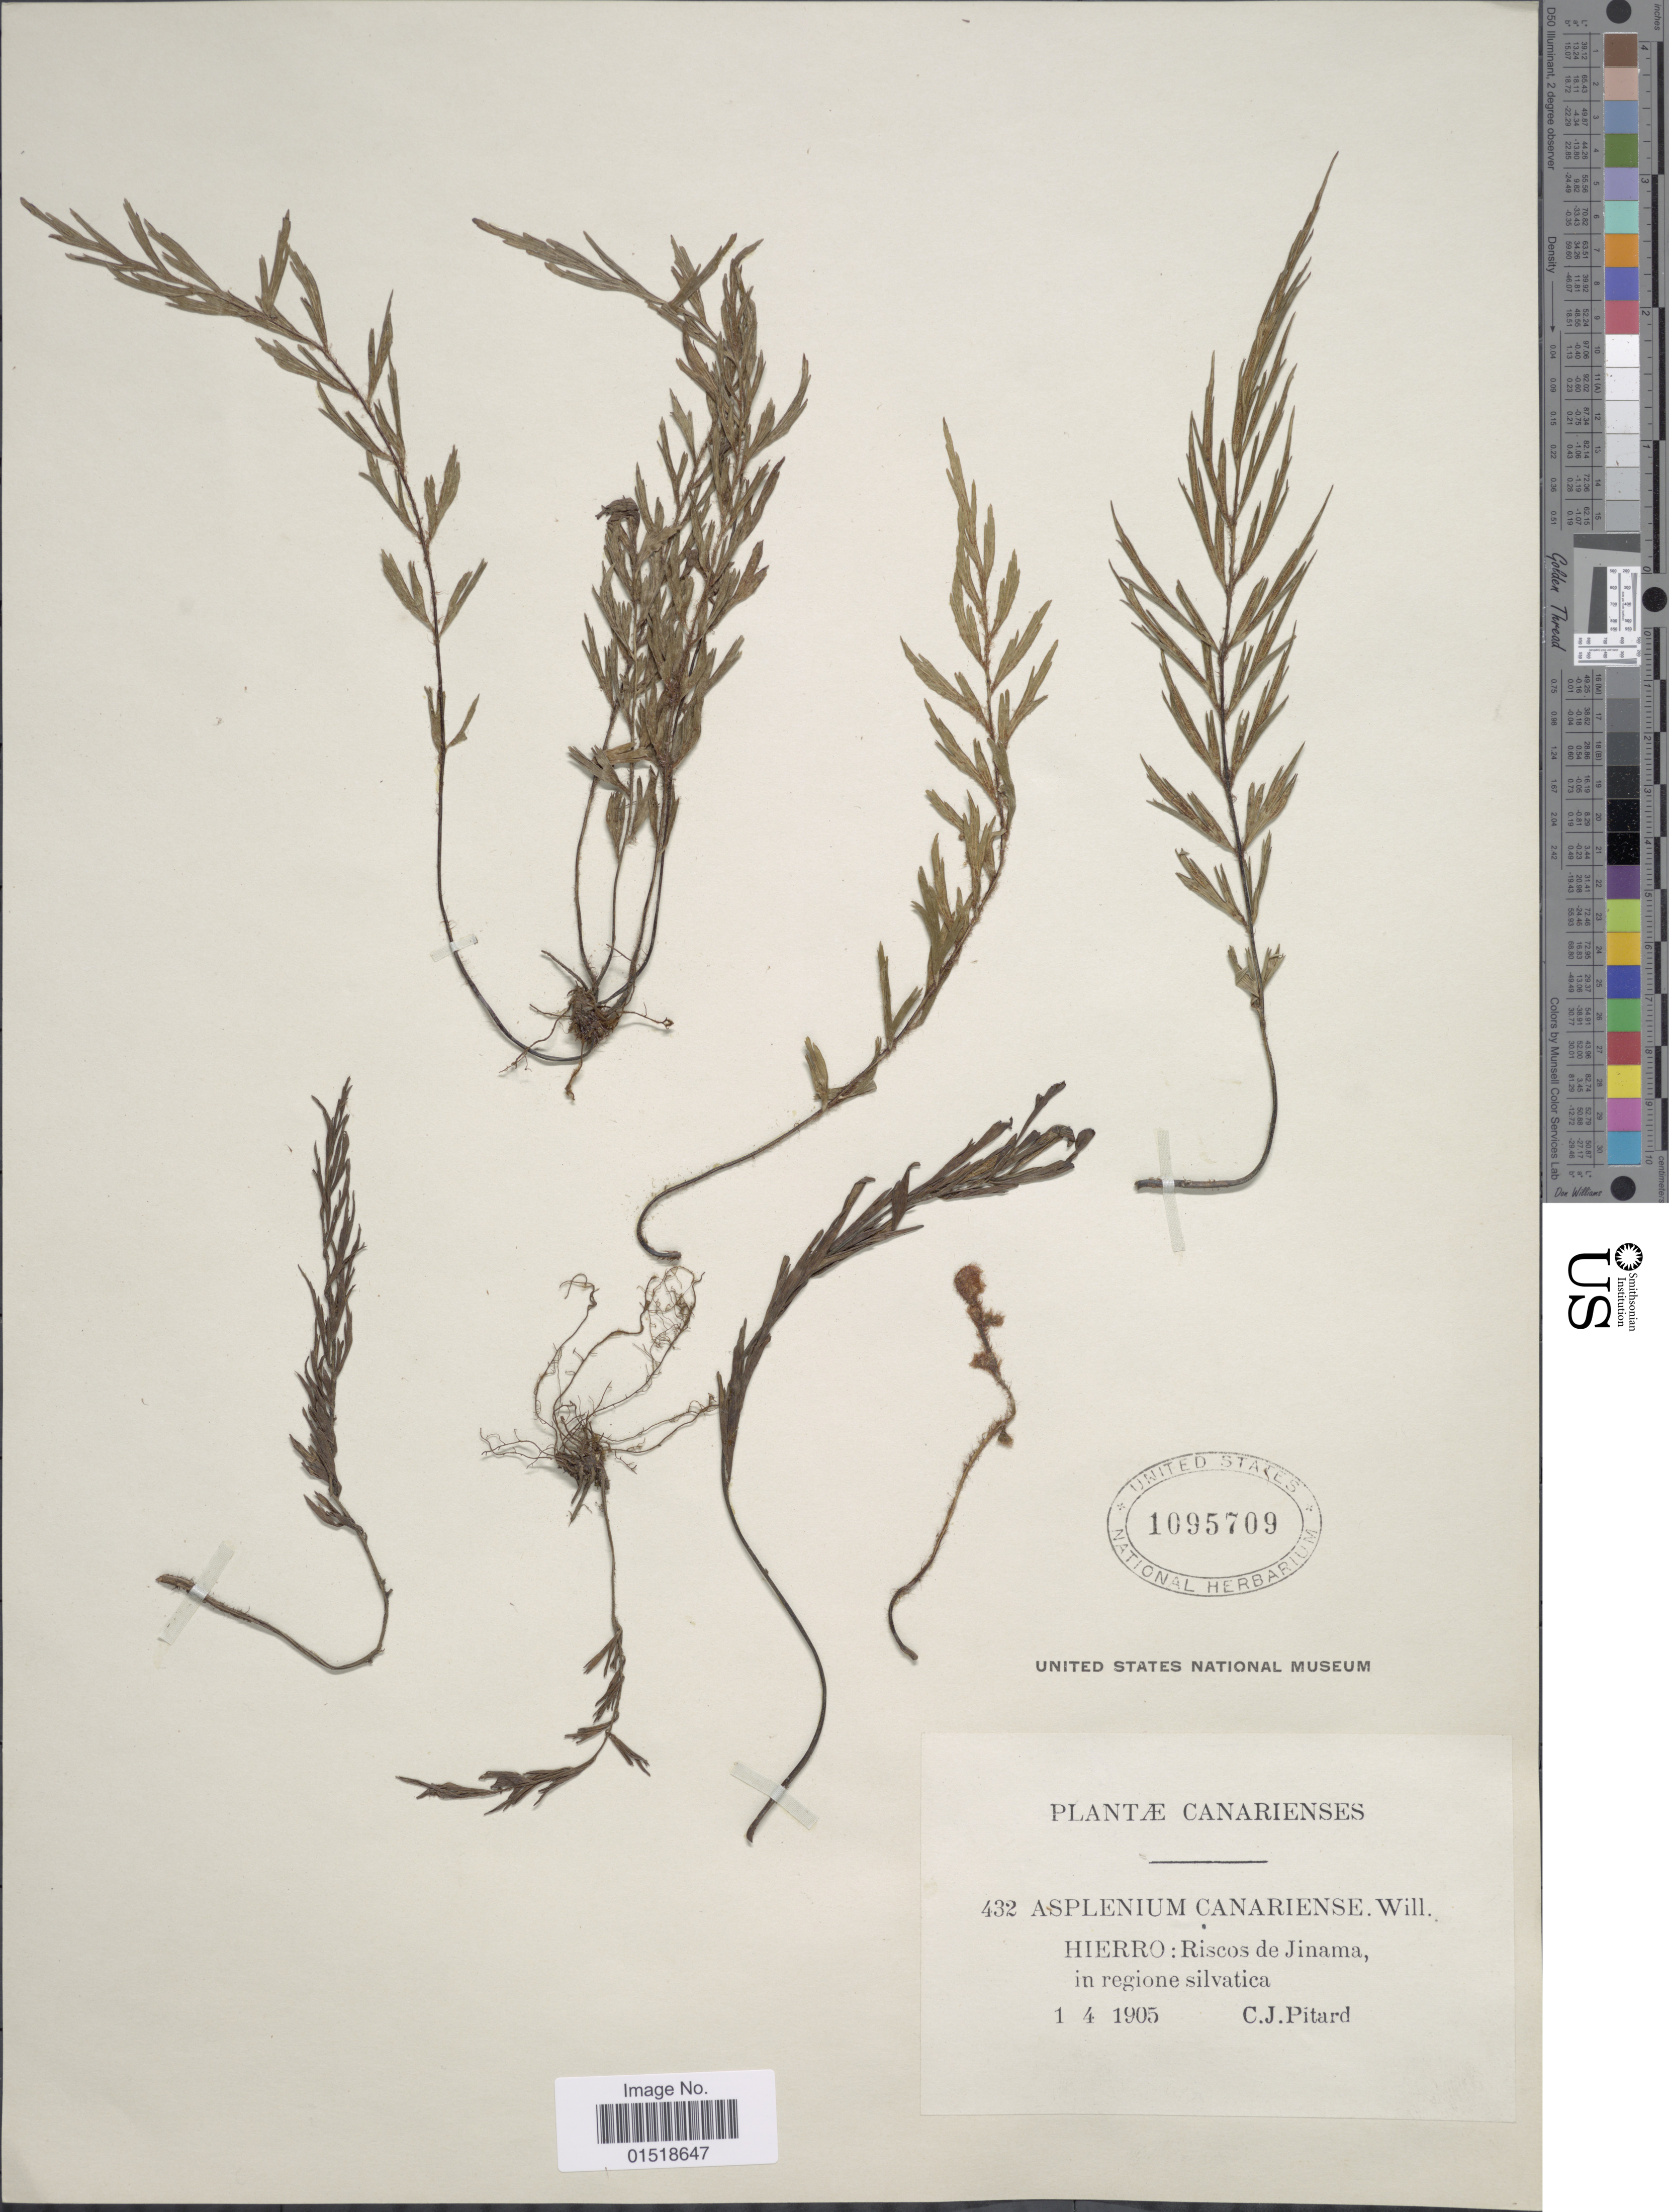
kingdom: Plantae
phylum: Tracheophyta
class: Polypodiopsida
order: Polypodiales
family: Aspleniaceae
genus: Asplenium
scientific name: Asplenium aethiopicum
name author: (Burm. f.) Bech.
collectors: C. Pitard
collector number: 432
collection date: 1905-04-01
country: Spain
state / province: Canarias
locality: Canarienses. Hierro: Riscos de Jinama, in regione silvatica.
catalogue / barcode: US 1095709